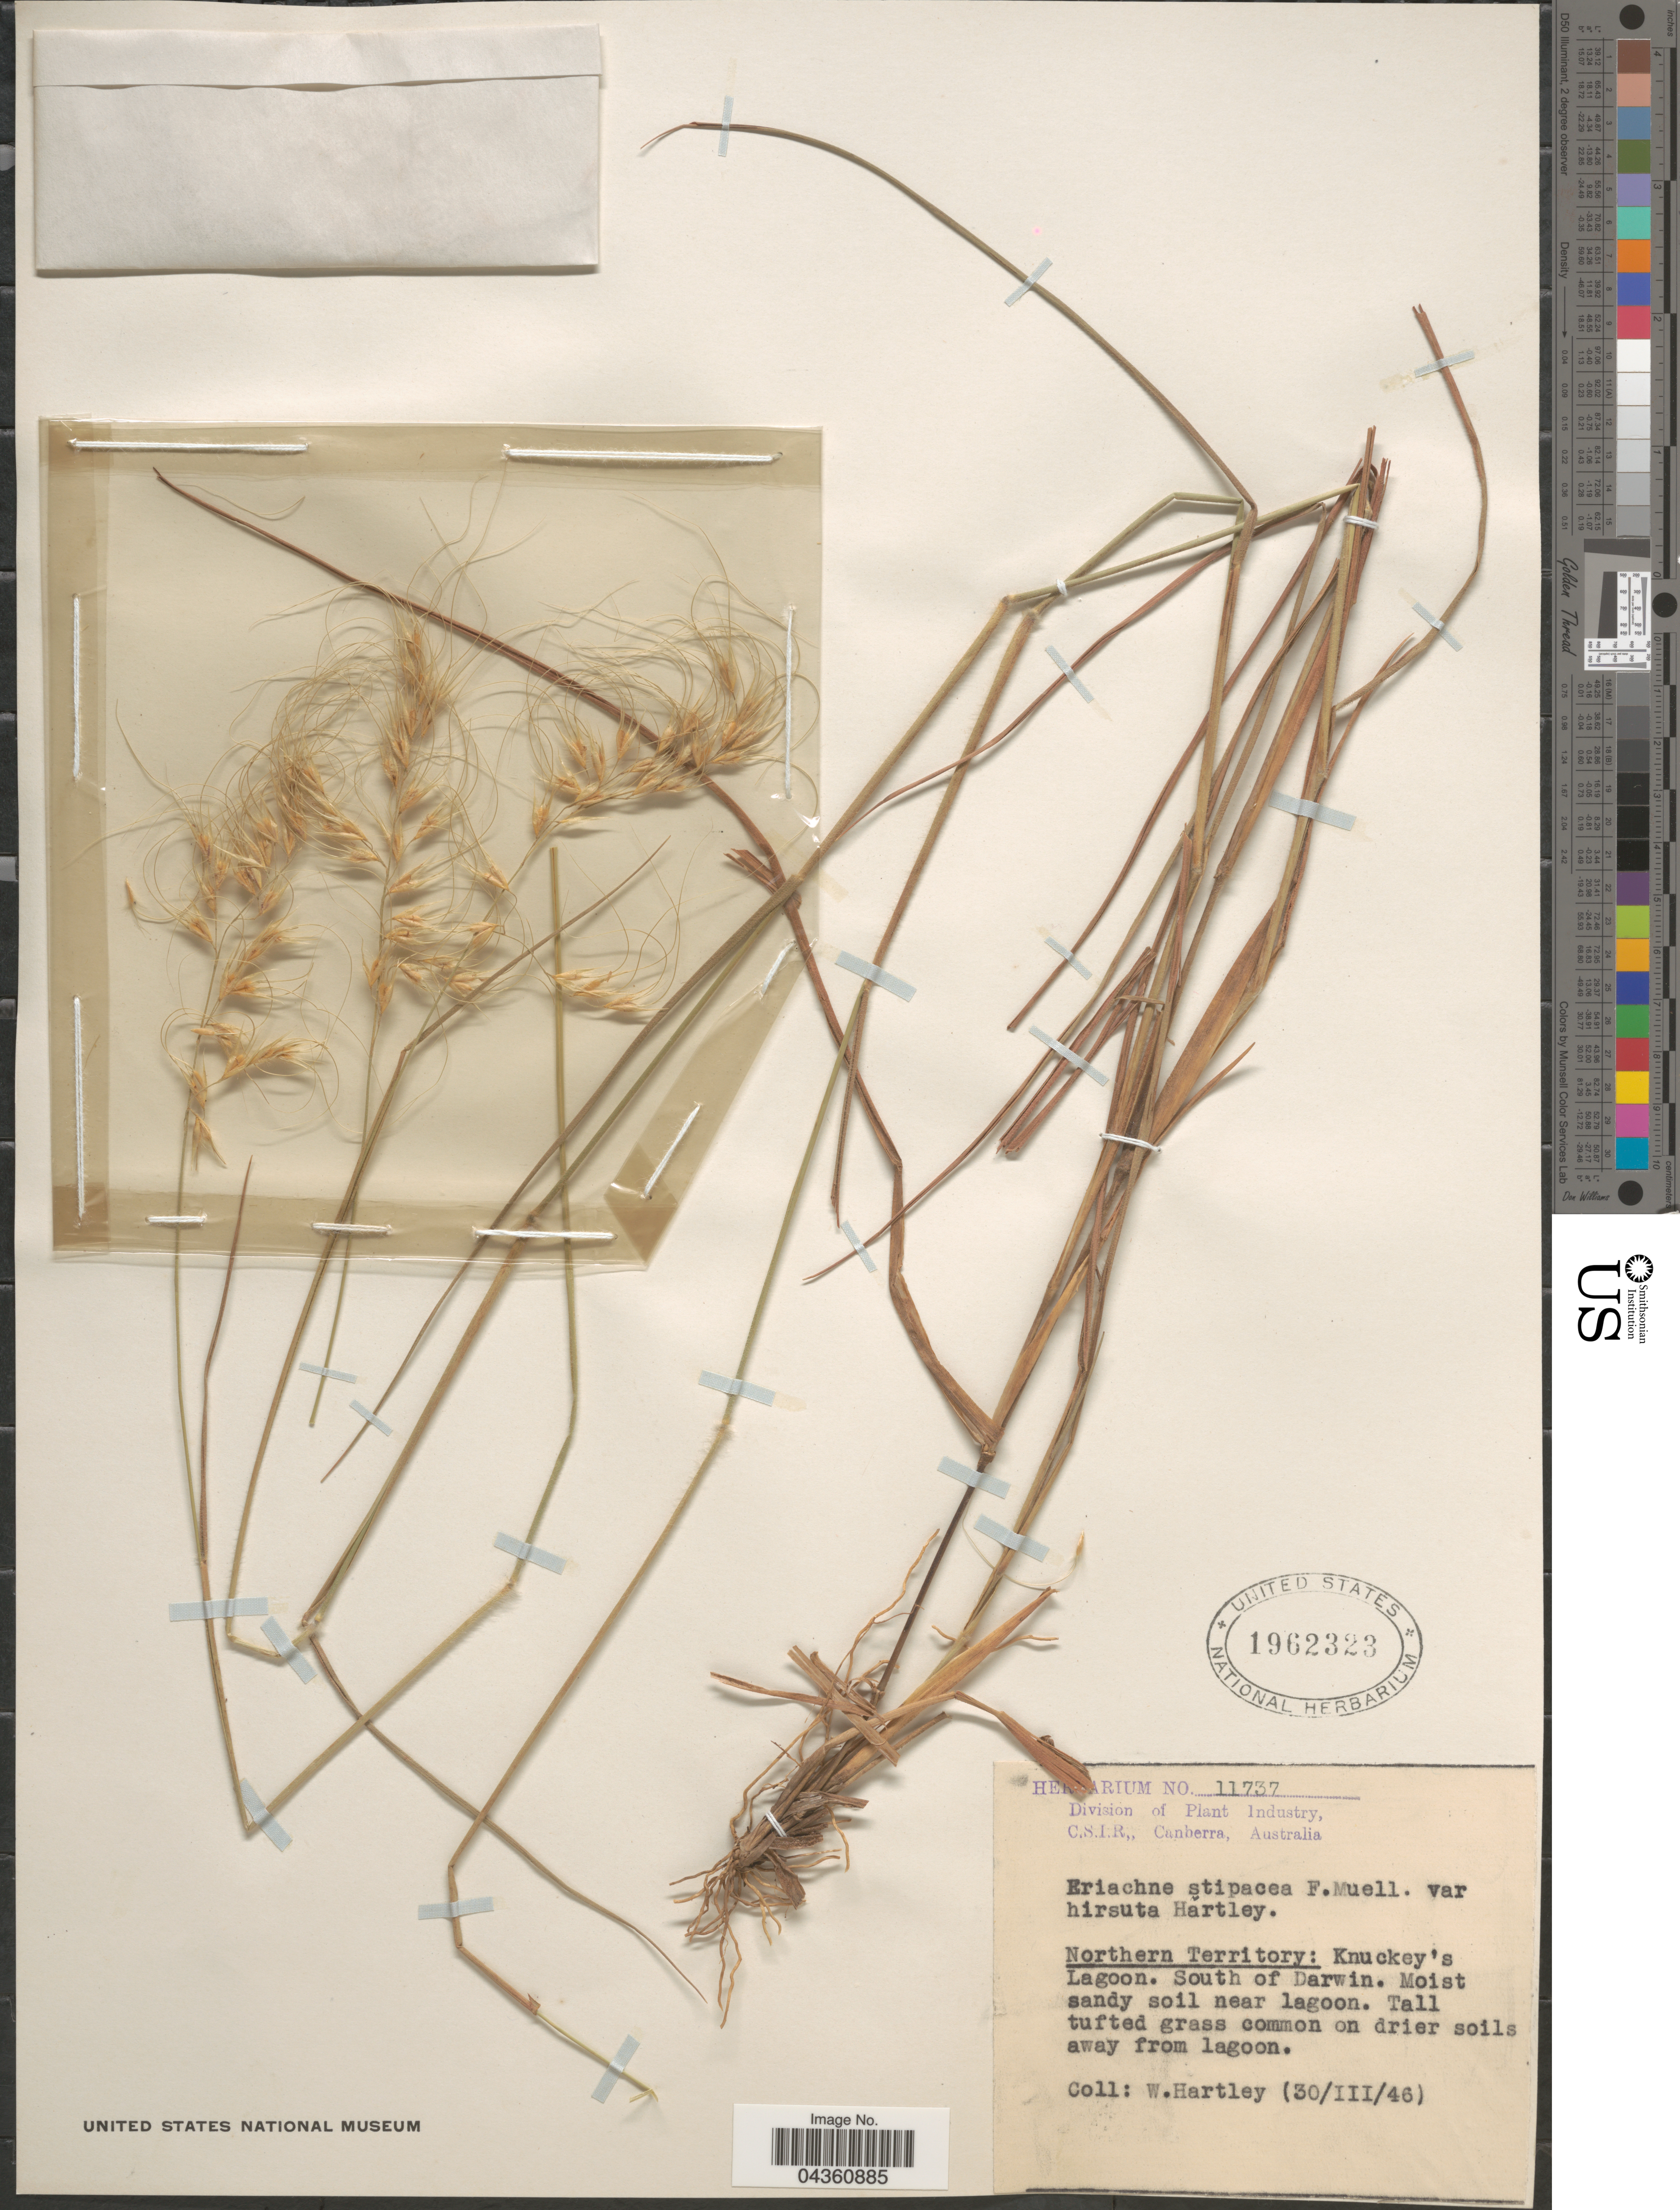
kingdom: Plantae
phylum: Tracheophyta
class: Liliopsida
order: Poales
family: Poaceae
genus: Eriachne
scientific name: Eriachne stipacea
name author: F. Muell.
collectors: W. Hartley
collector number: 11737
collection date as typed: Transcribed d/m/y: 30/3/46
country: Australia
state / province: Northern Territory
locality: Knuckey's Lagoon. South of Darwin.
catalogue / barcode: US 1962323